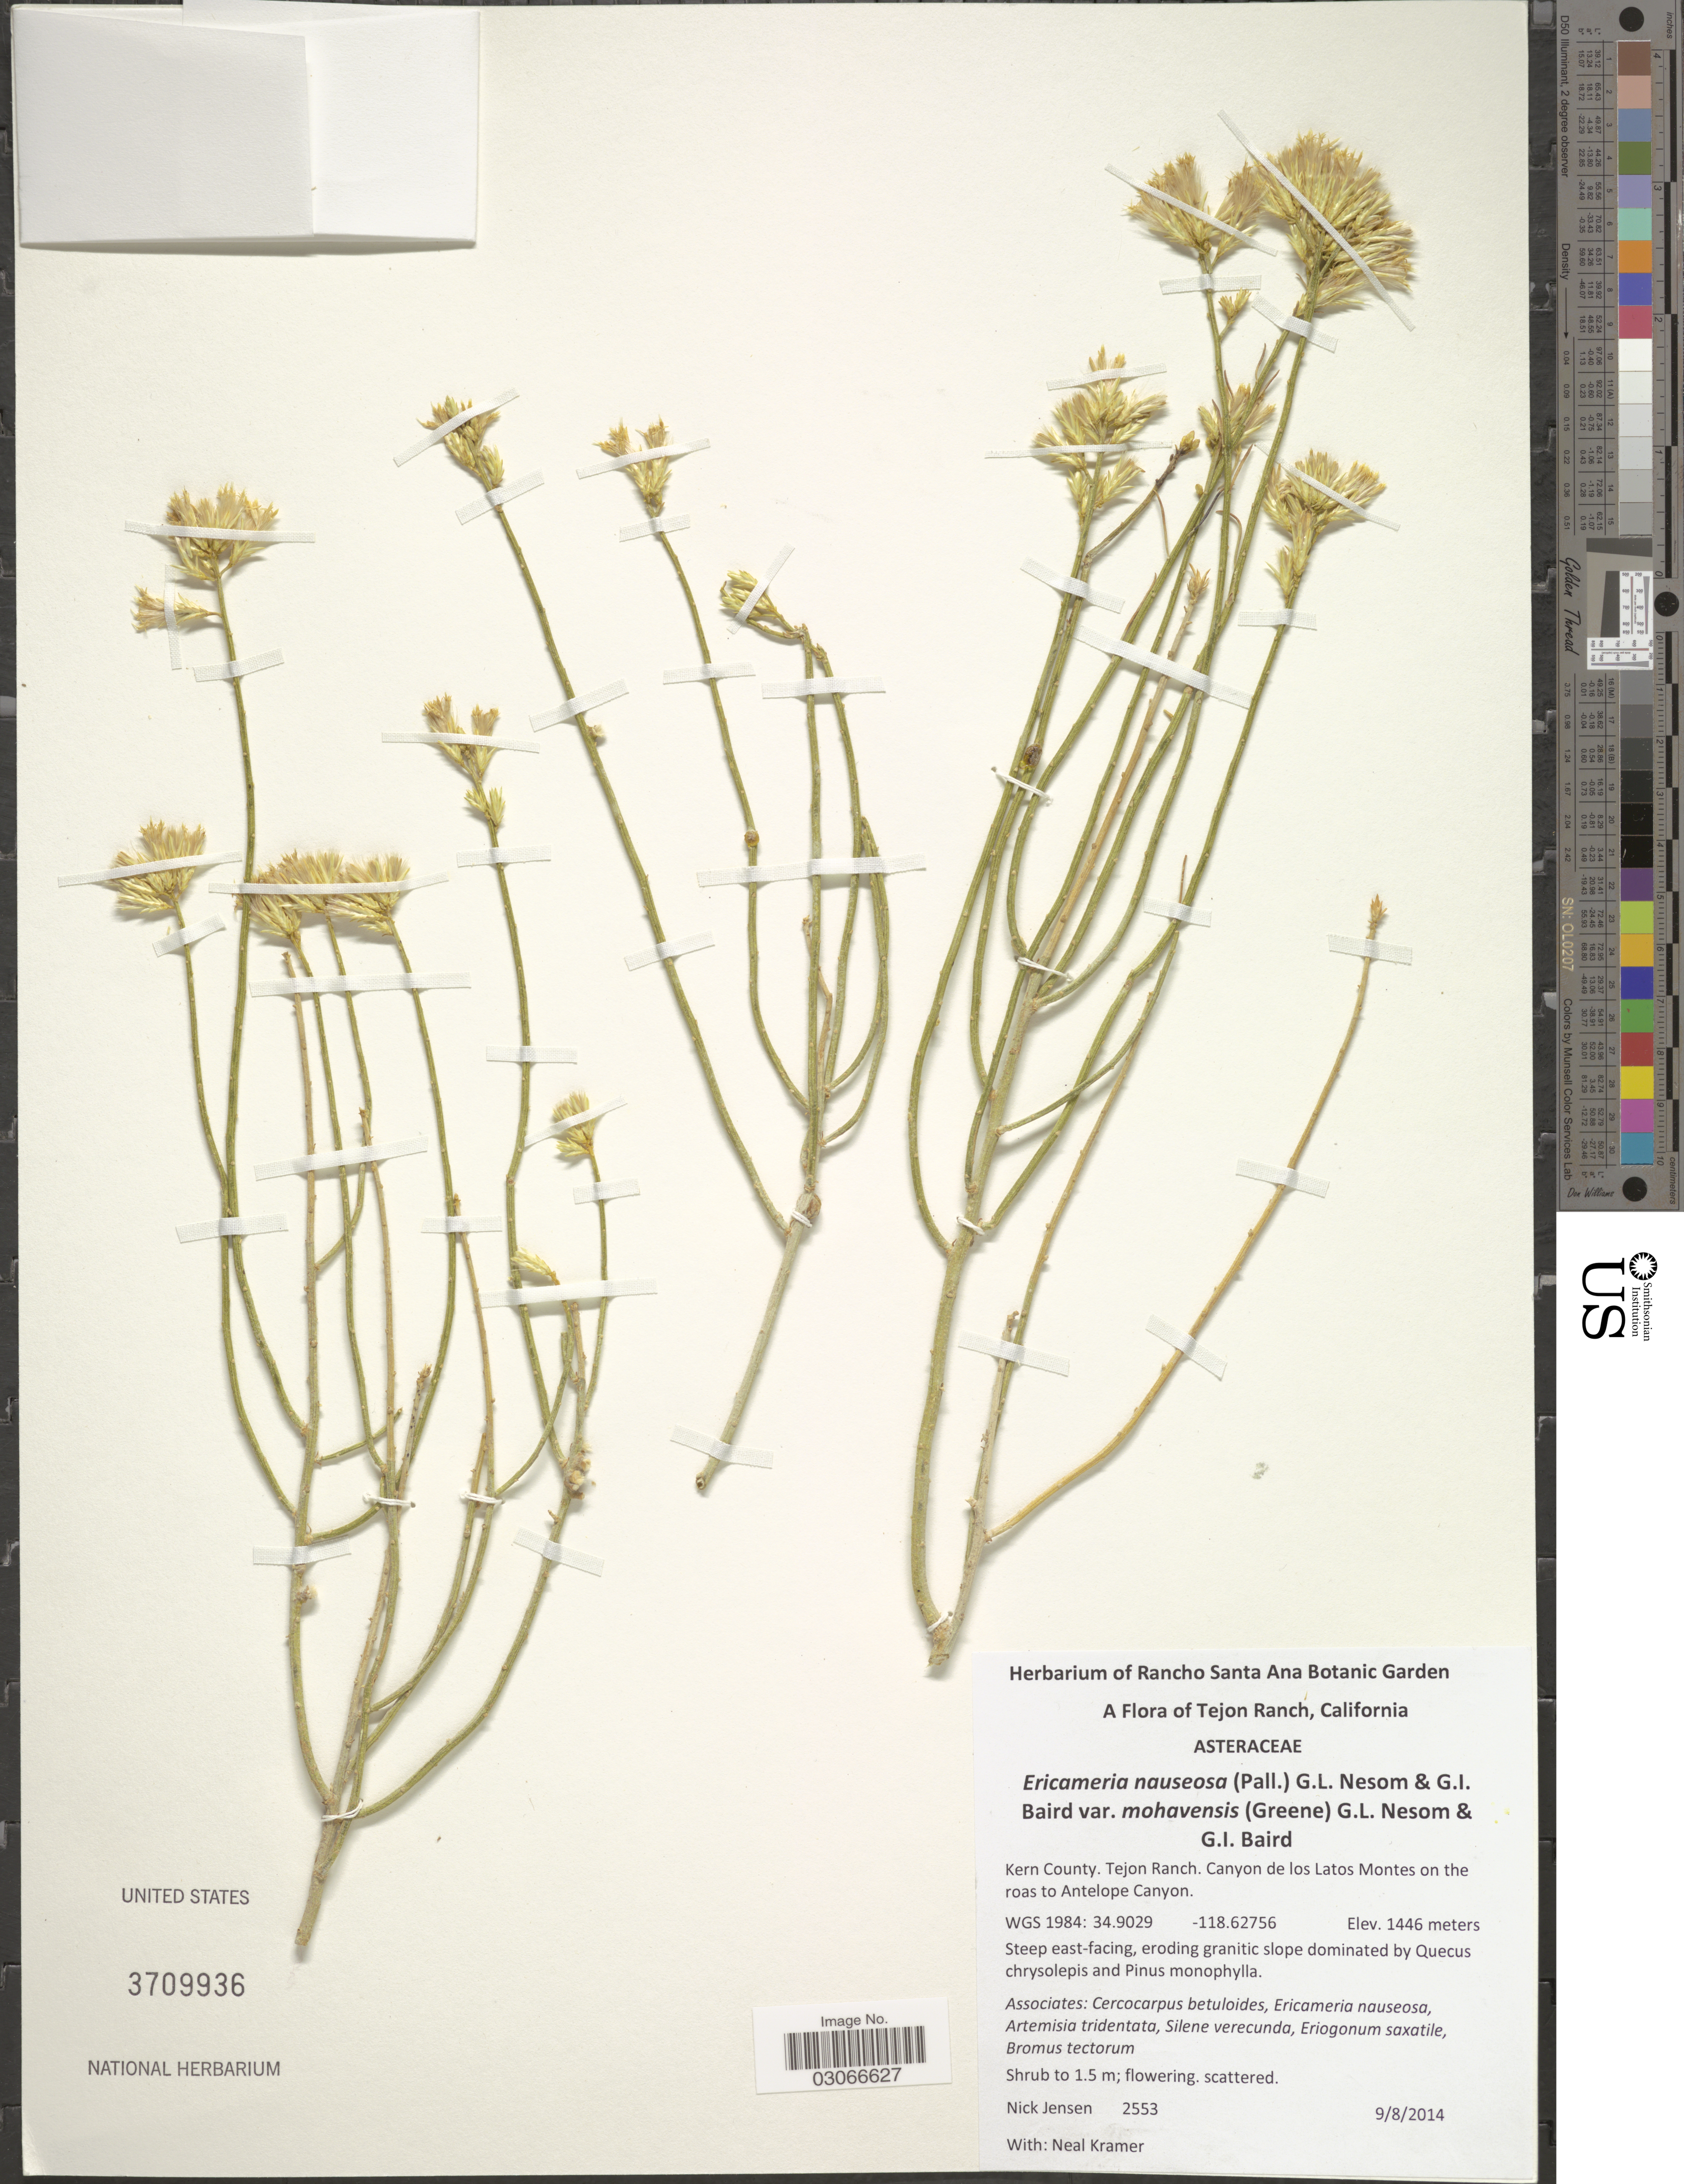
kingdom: Plantae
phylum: Tracheophyta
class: Magnoliopsida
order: Asterales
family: Asteraceae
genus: Ericameria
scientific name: Ericameria nauseosa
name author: (Pall. ex Pursh) G.L. Nesom & G.I. Baird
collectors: N. Jensen & N. Kramer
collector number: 2553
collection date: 2014-09-08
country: United States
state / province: California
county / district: Kern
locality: Tejon Ranch. Kern County. Canyon de los Latos Montes on the roas to Antelope Canyon.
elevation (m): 1446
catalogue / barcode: US 3709936